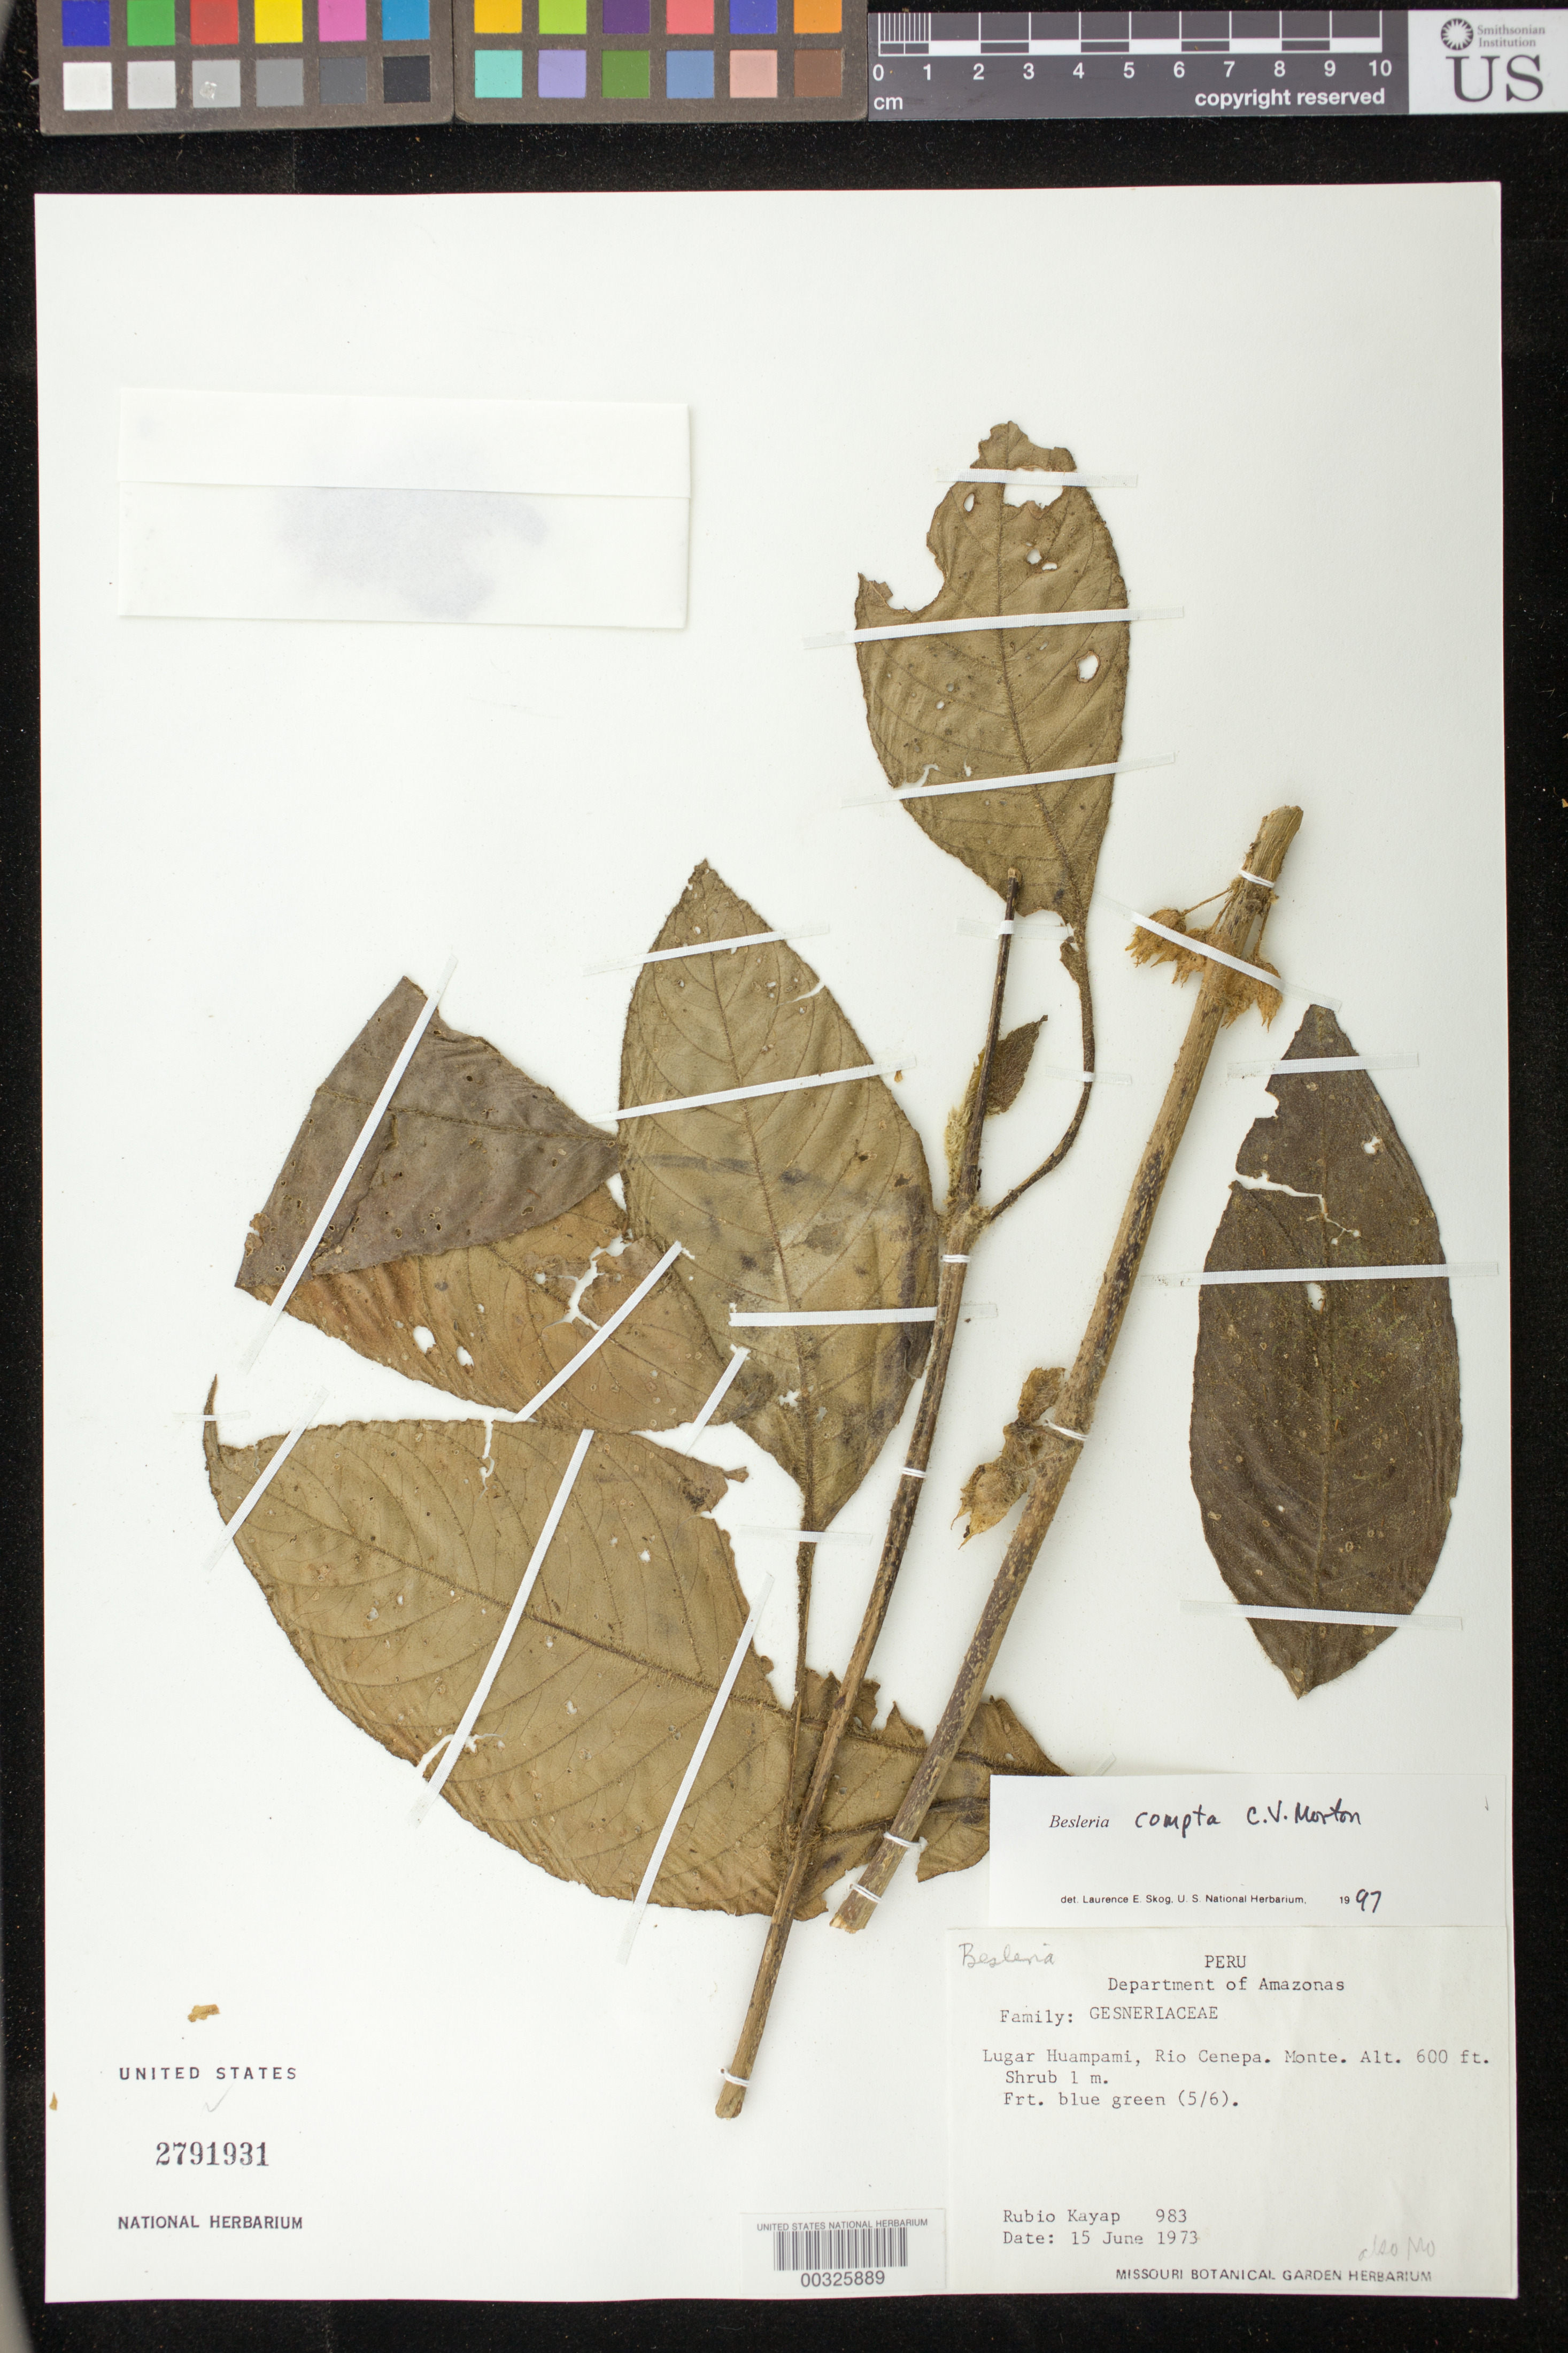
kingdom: Plantae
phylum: Tracheophyta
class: Magnoliopsida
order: Lamiales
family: Gesneriaceae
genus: Besleria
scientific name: Besleria compta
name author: C.V. Morton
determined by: Skog, Laurence E.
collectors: R. Kayap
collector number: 983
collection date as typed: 15 Jun 1973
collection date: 1973-06-15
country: Peru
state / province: Amazonas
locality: Lugar Huampami, Rio Cenepa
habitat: Monte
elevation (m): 183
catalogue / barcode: US 2791931